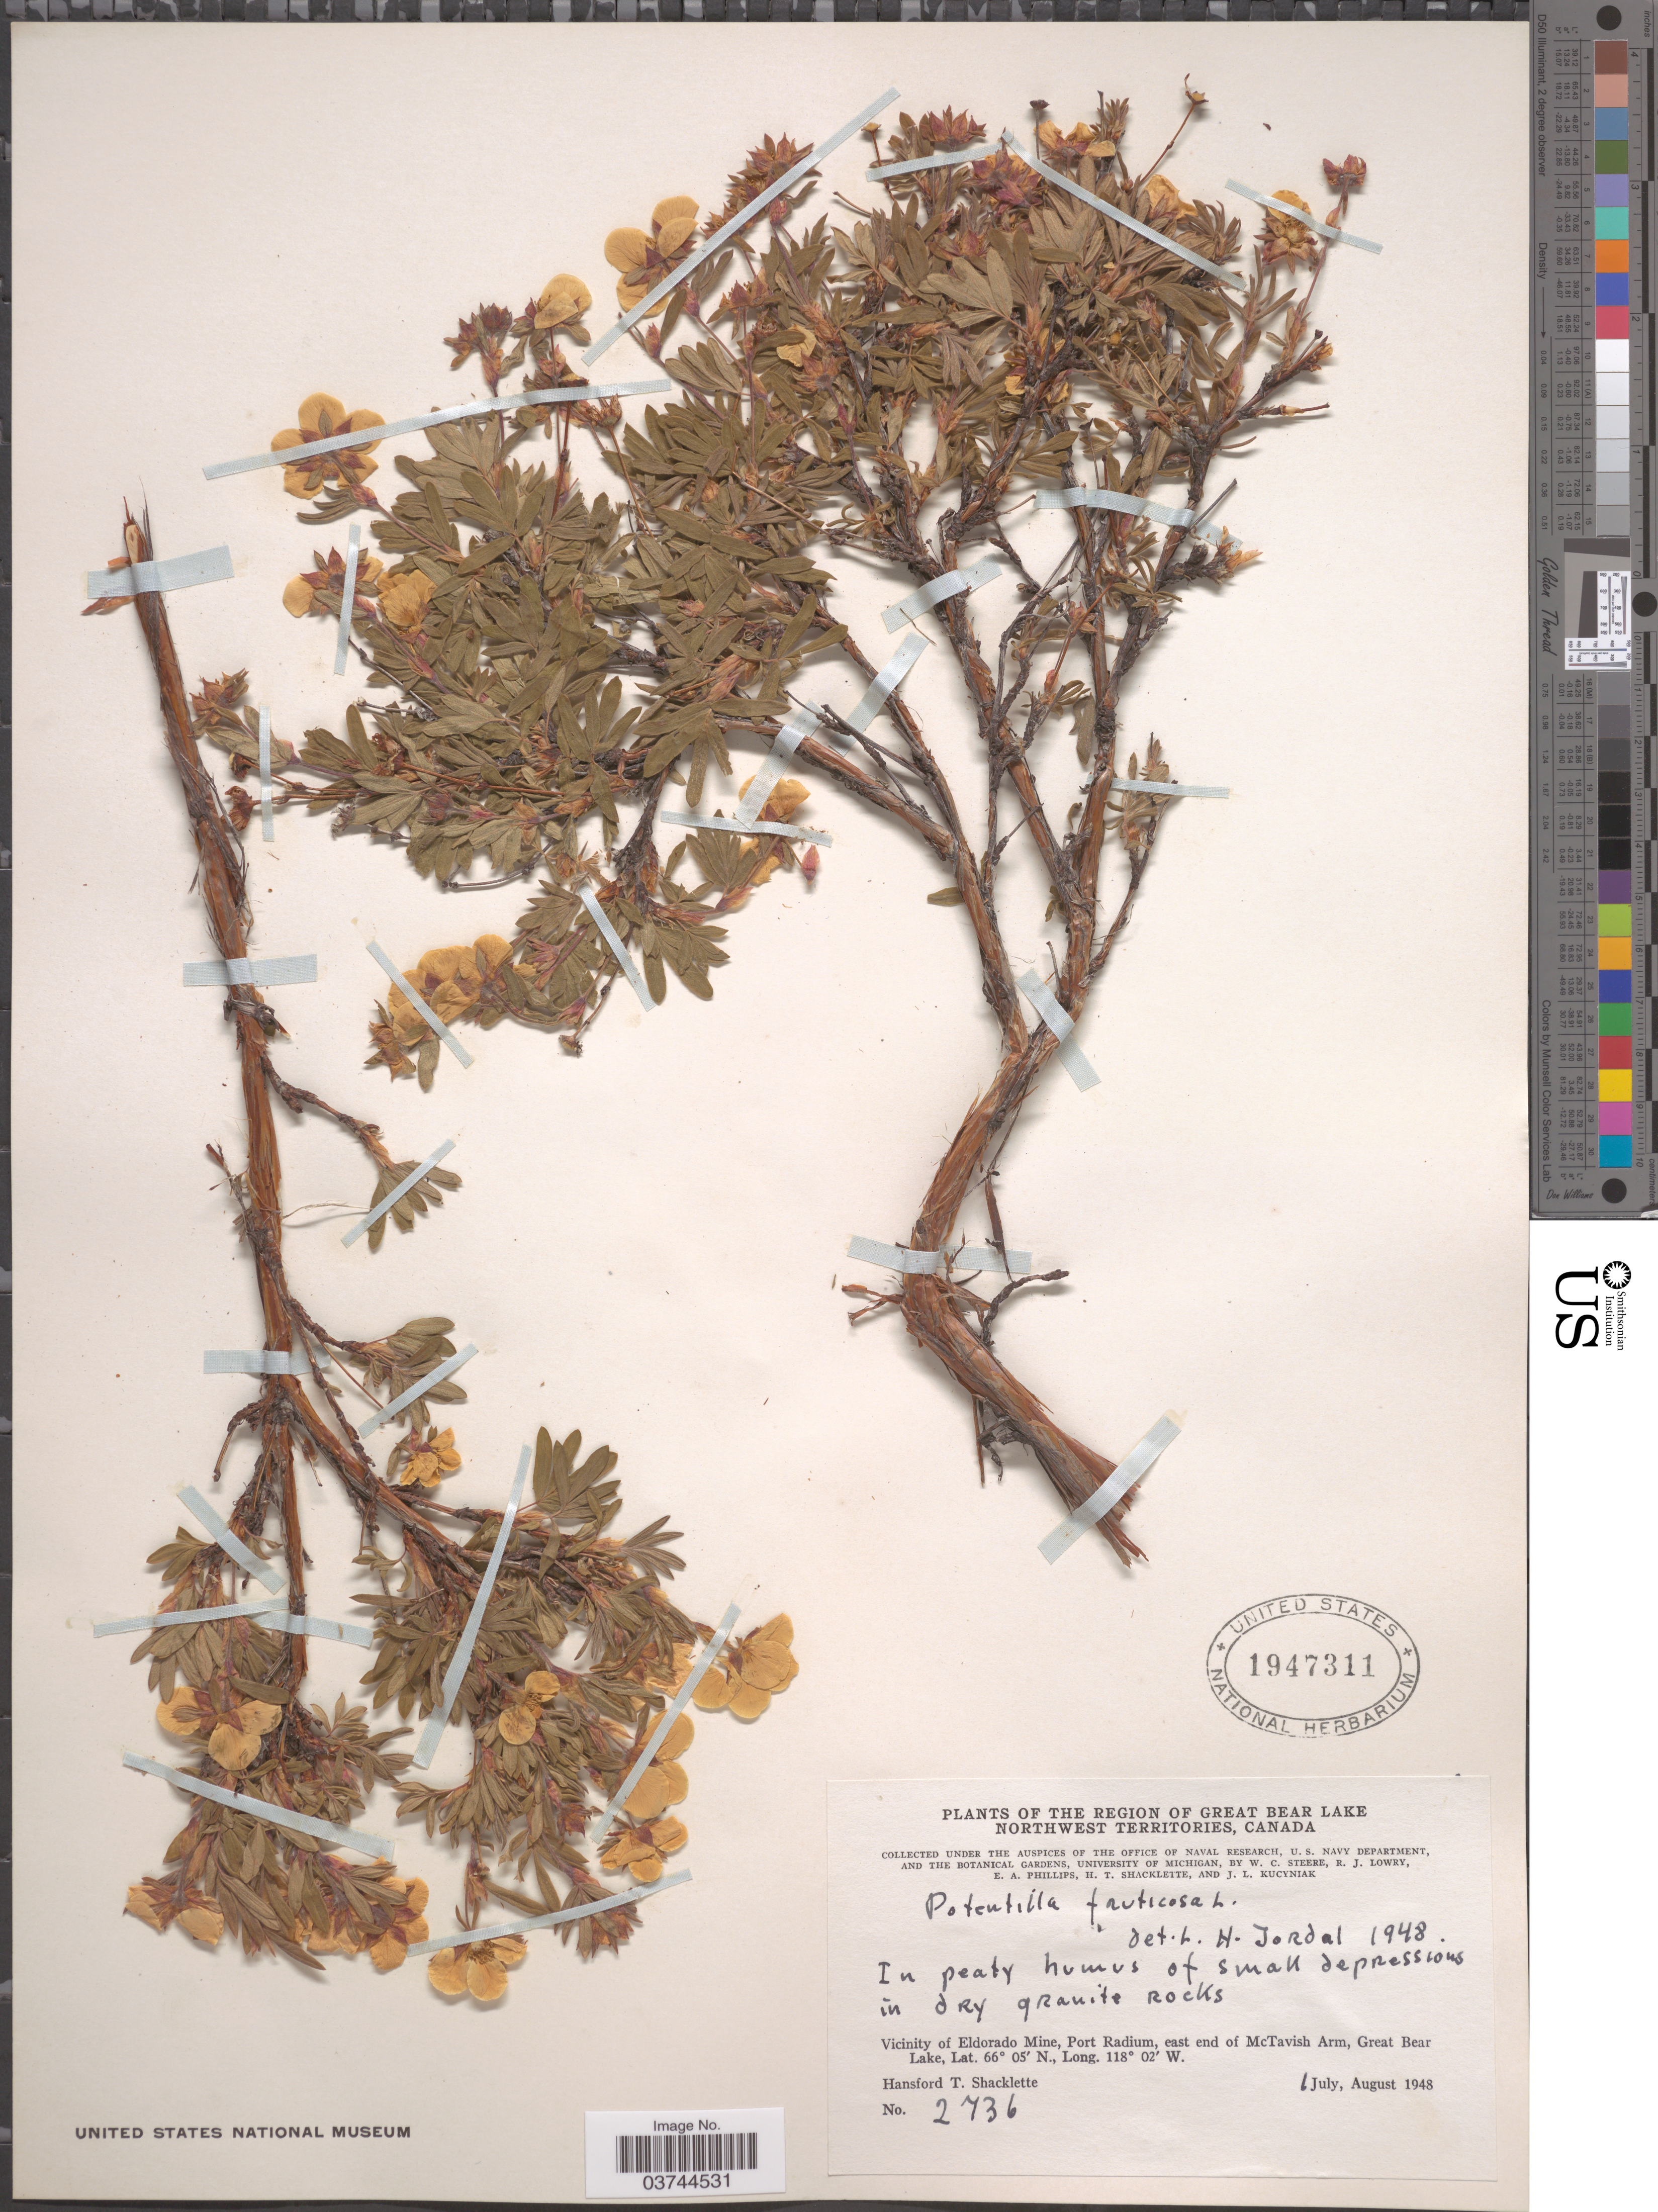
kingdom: Plantae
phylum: Tracheophyta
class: Magnoliopsida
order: Rosales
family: Rosaceae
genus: Dasiphora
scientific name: Dasiphora fruticosa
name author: (L.) Rydb.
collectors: H. Shacklette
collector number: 2736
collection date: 1948-07-06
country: Canada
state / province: Northwest Territories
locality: The Region of Great Bear Lake. Vicinity of Eldorado Mine, Port Radium, east end of McTavish Arm, Great Bear Lake.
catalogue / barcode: US 1947311